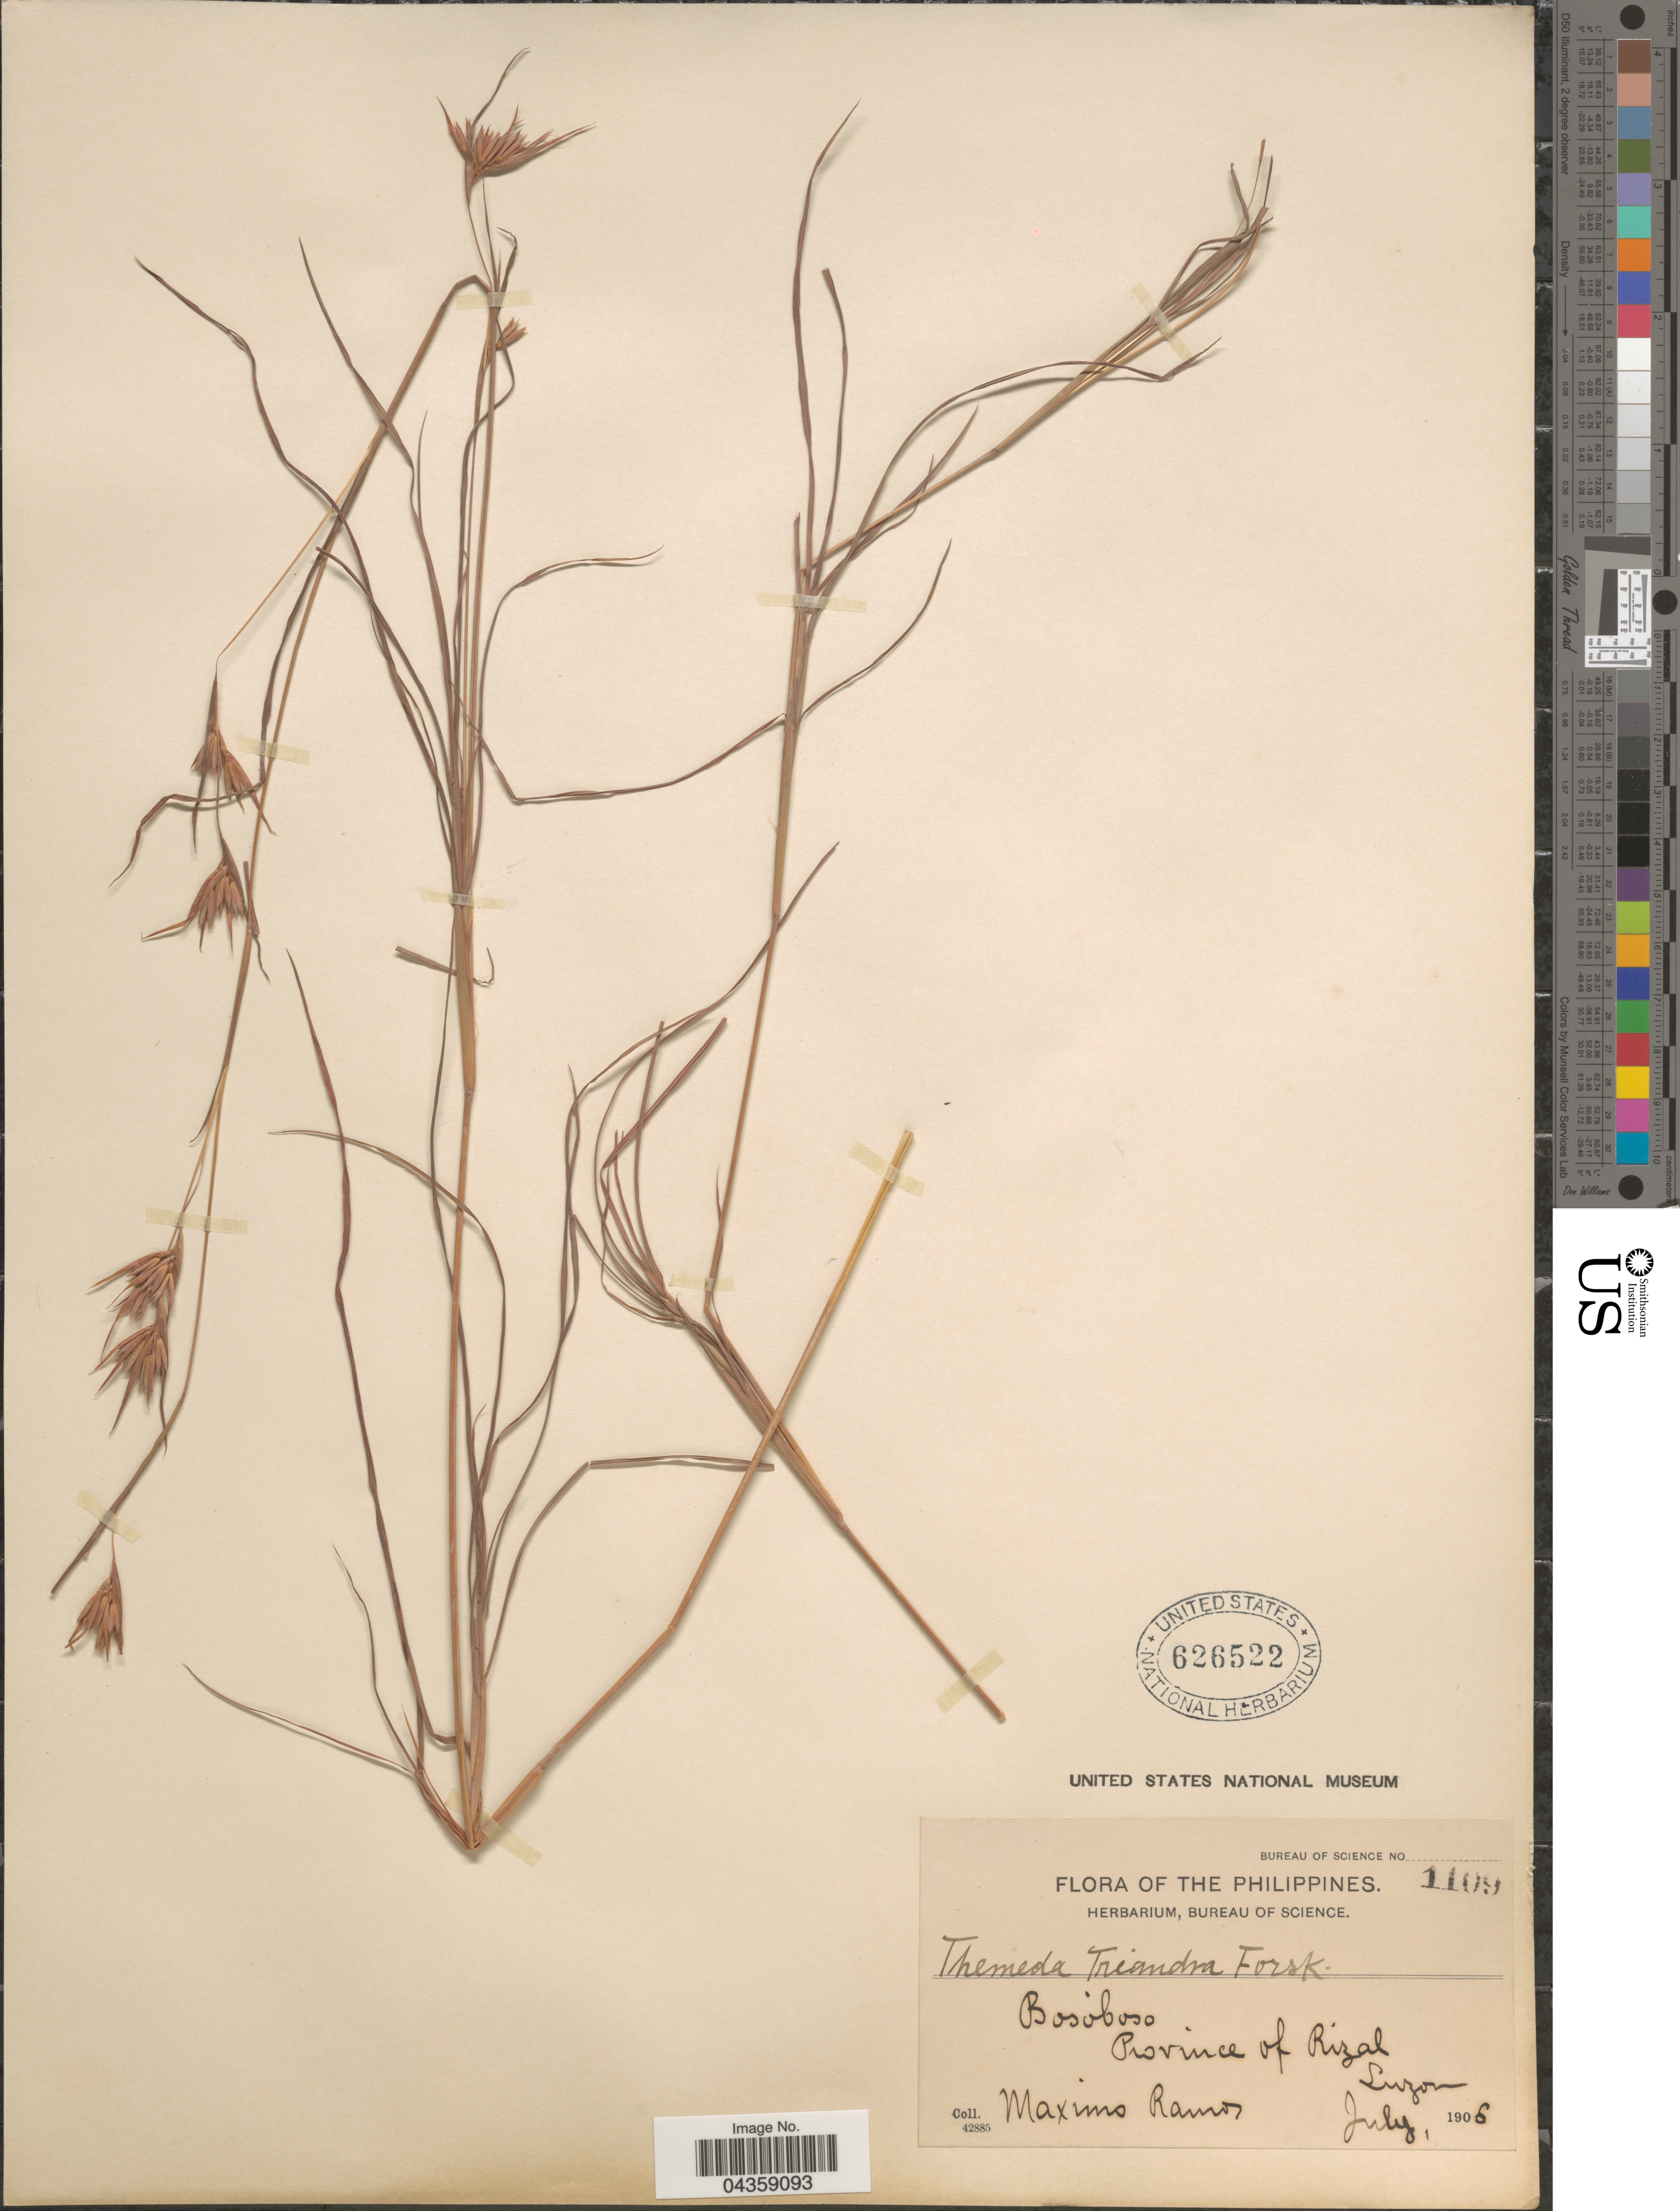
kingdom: Plantae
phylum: Tracheophyta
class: Liliopsida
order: Poales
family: Poaceae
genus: Themeda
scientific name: Themeda triandra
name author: Forssk.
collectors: M. Ramos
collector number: Bureau of Science 1109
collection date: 1906-07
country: Philippines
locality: Bosoboso. Province of Rizal. Luzon.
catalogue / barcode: US 626522